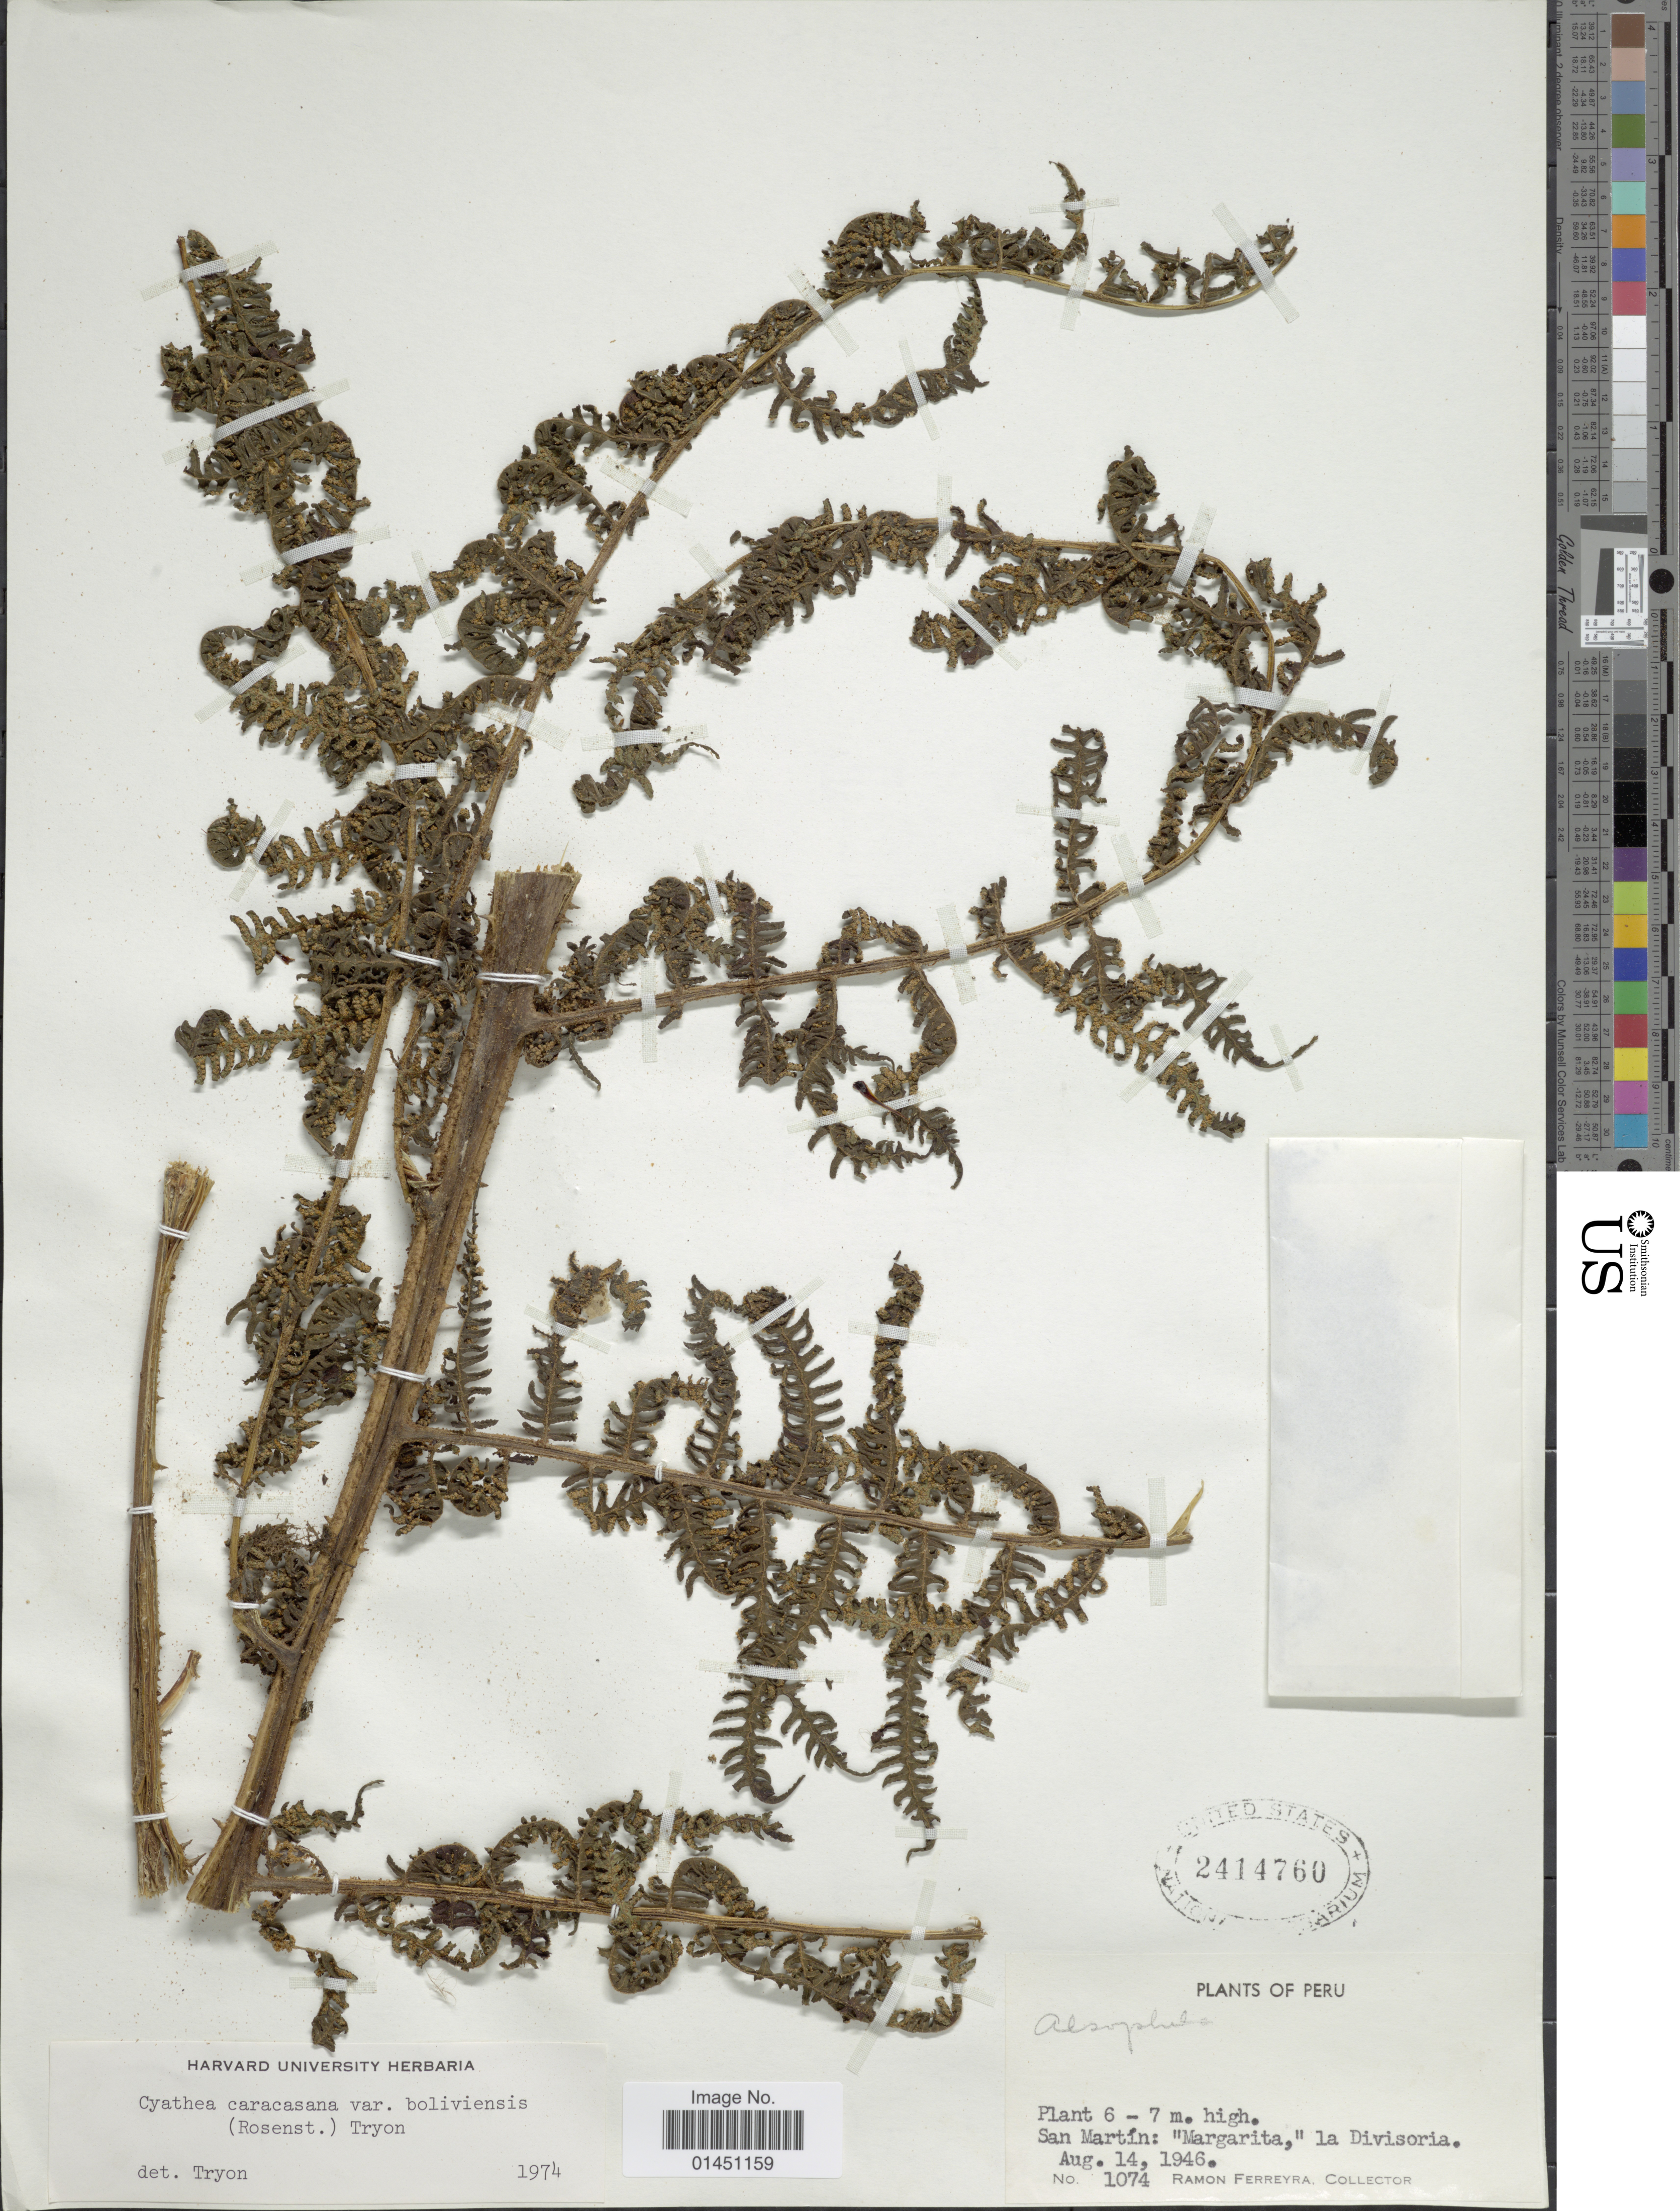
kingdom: Plantae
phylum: Tracheophyta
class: Polypodiopsida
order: Cyatheales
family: Cyatheaceae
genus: Cyathea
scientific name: Cyathea caracasana var. boliviensis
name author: (Rosenst.) R.M. Tryon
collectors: R. A. Ferreyra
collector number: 1074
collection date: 1946-08-14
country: Peru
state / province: San Martín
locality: Margarita,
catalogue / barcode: US 2414760